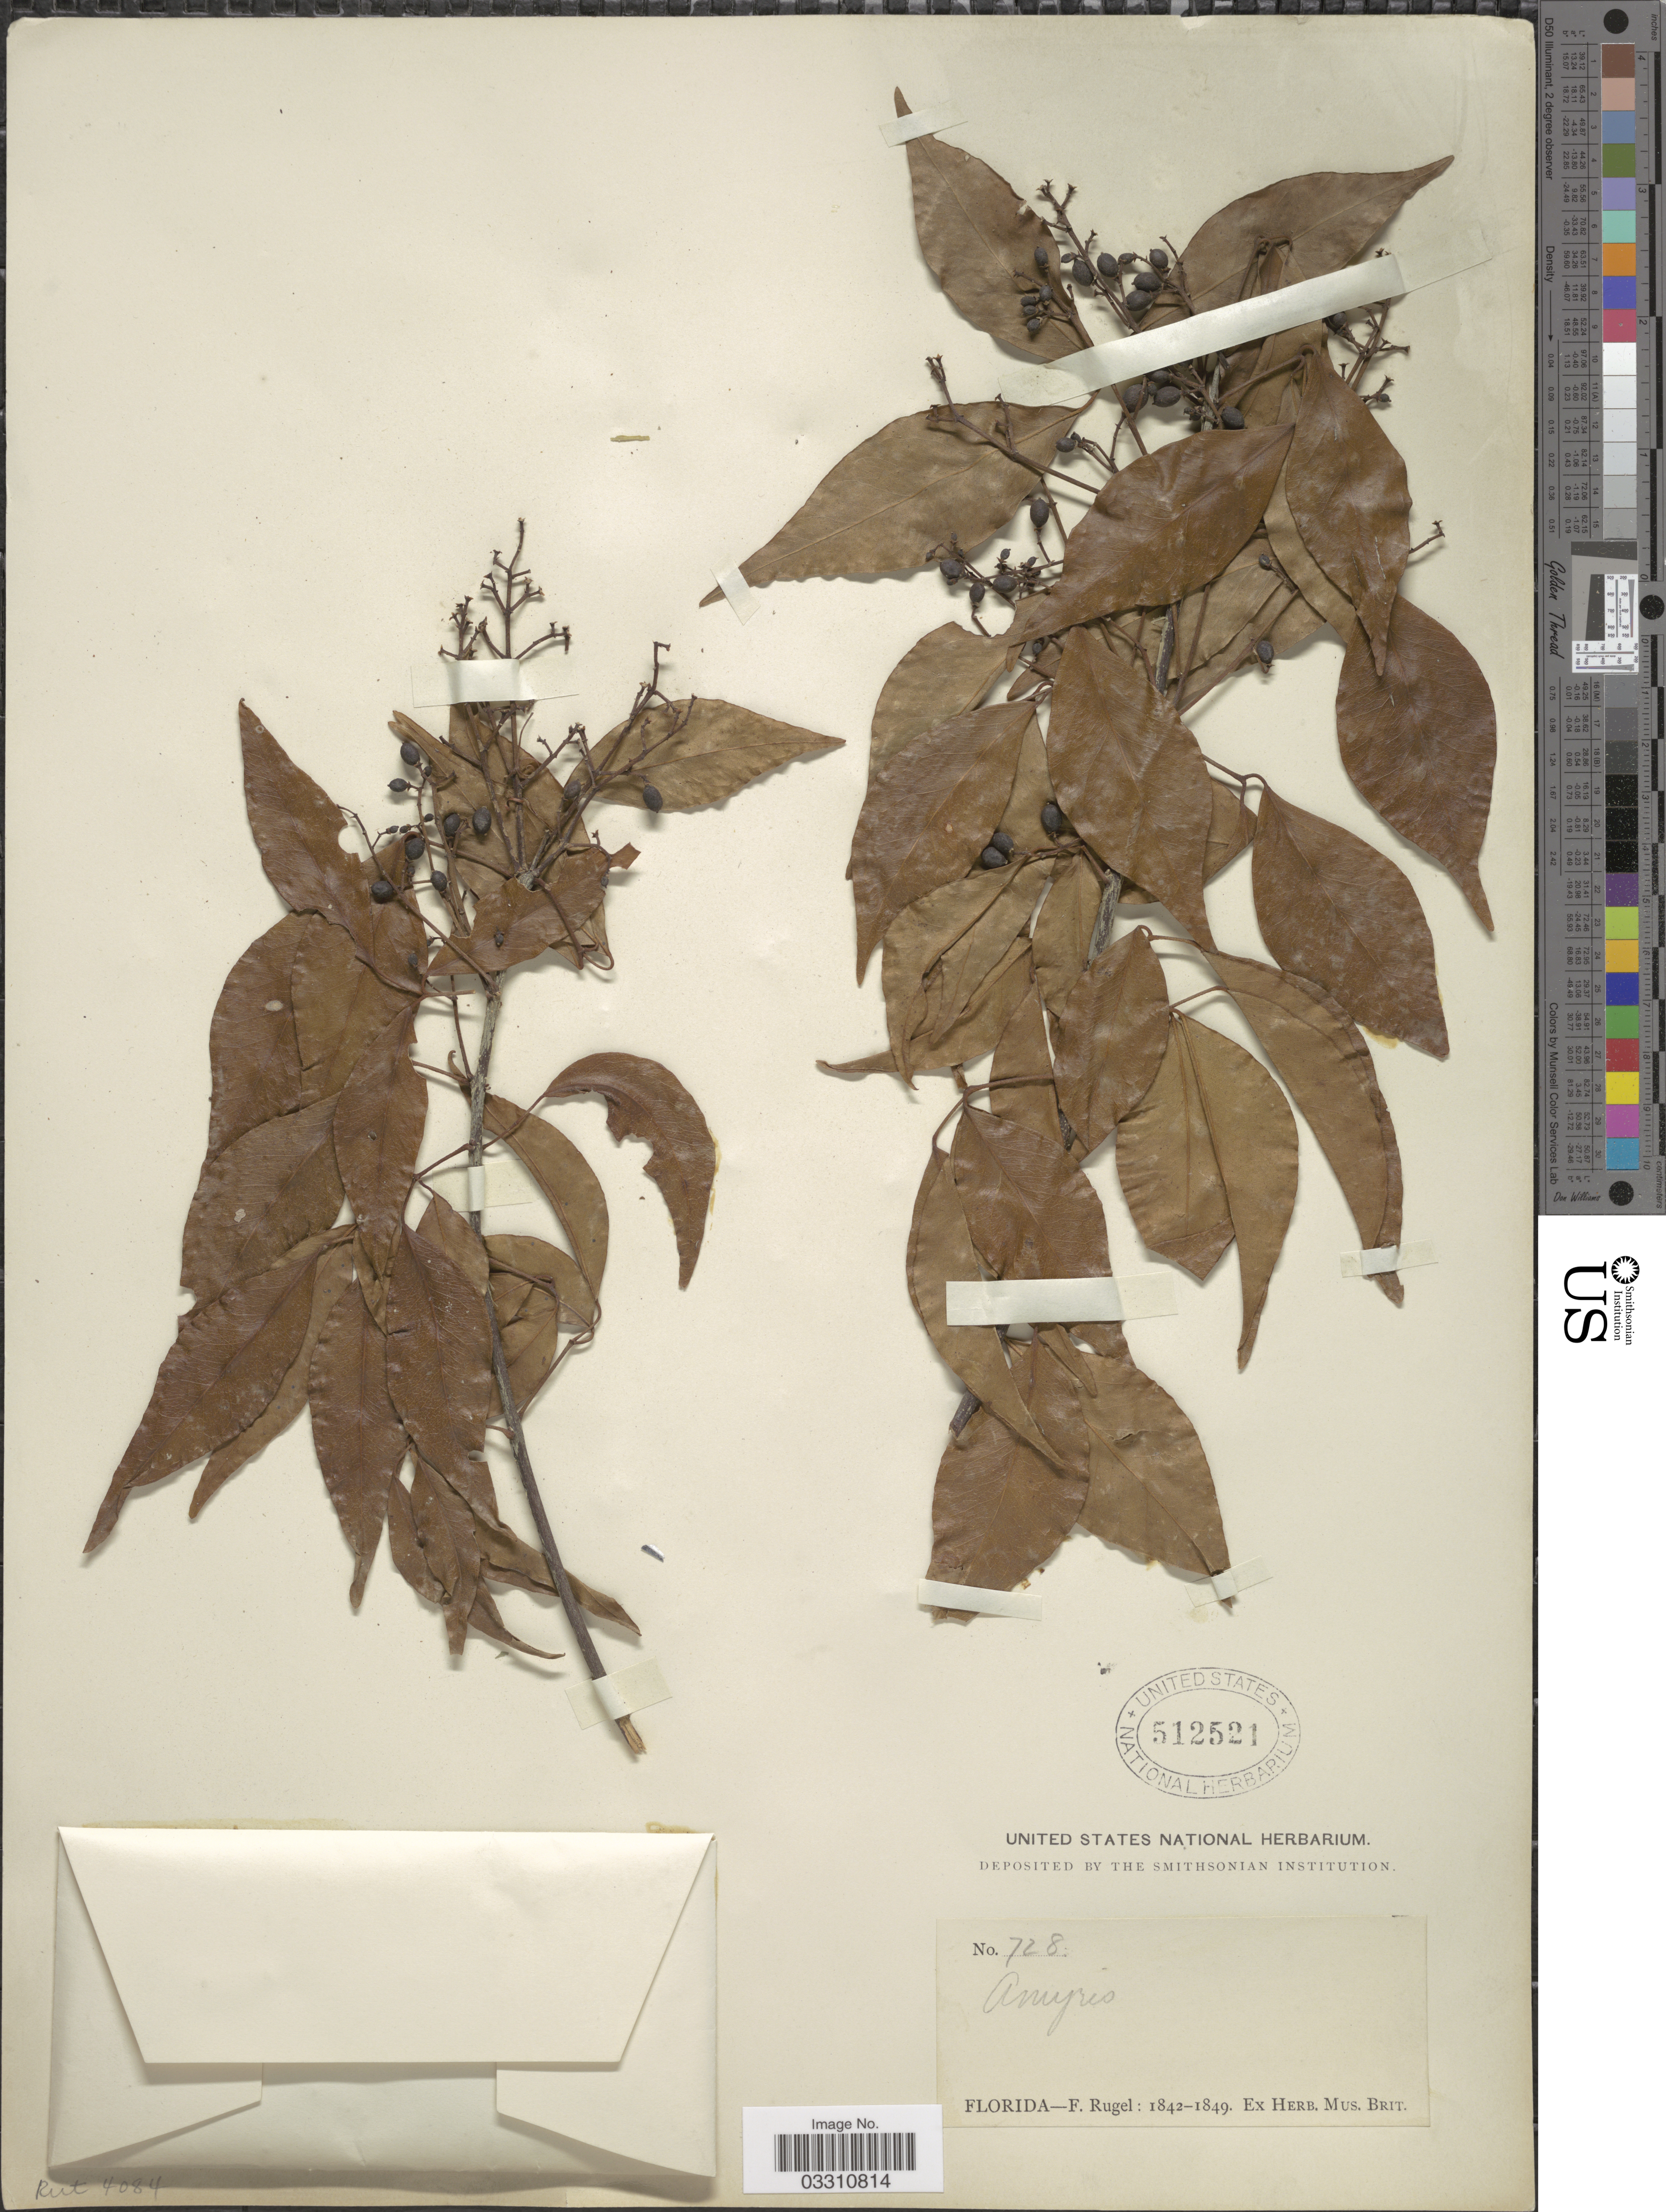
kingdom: Plantae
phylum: Tracheophyta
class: Magnoliopsida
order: Sapindales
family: Rutaceae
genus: Amyris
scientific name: Amyris sp.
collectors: F. Rugel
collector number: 728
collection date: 1842/1849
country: United States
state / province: Florida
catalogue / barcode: US 512521